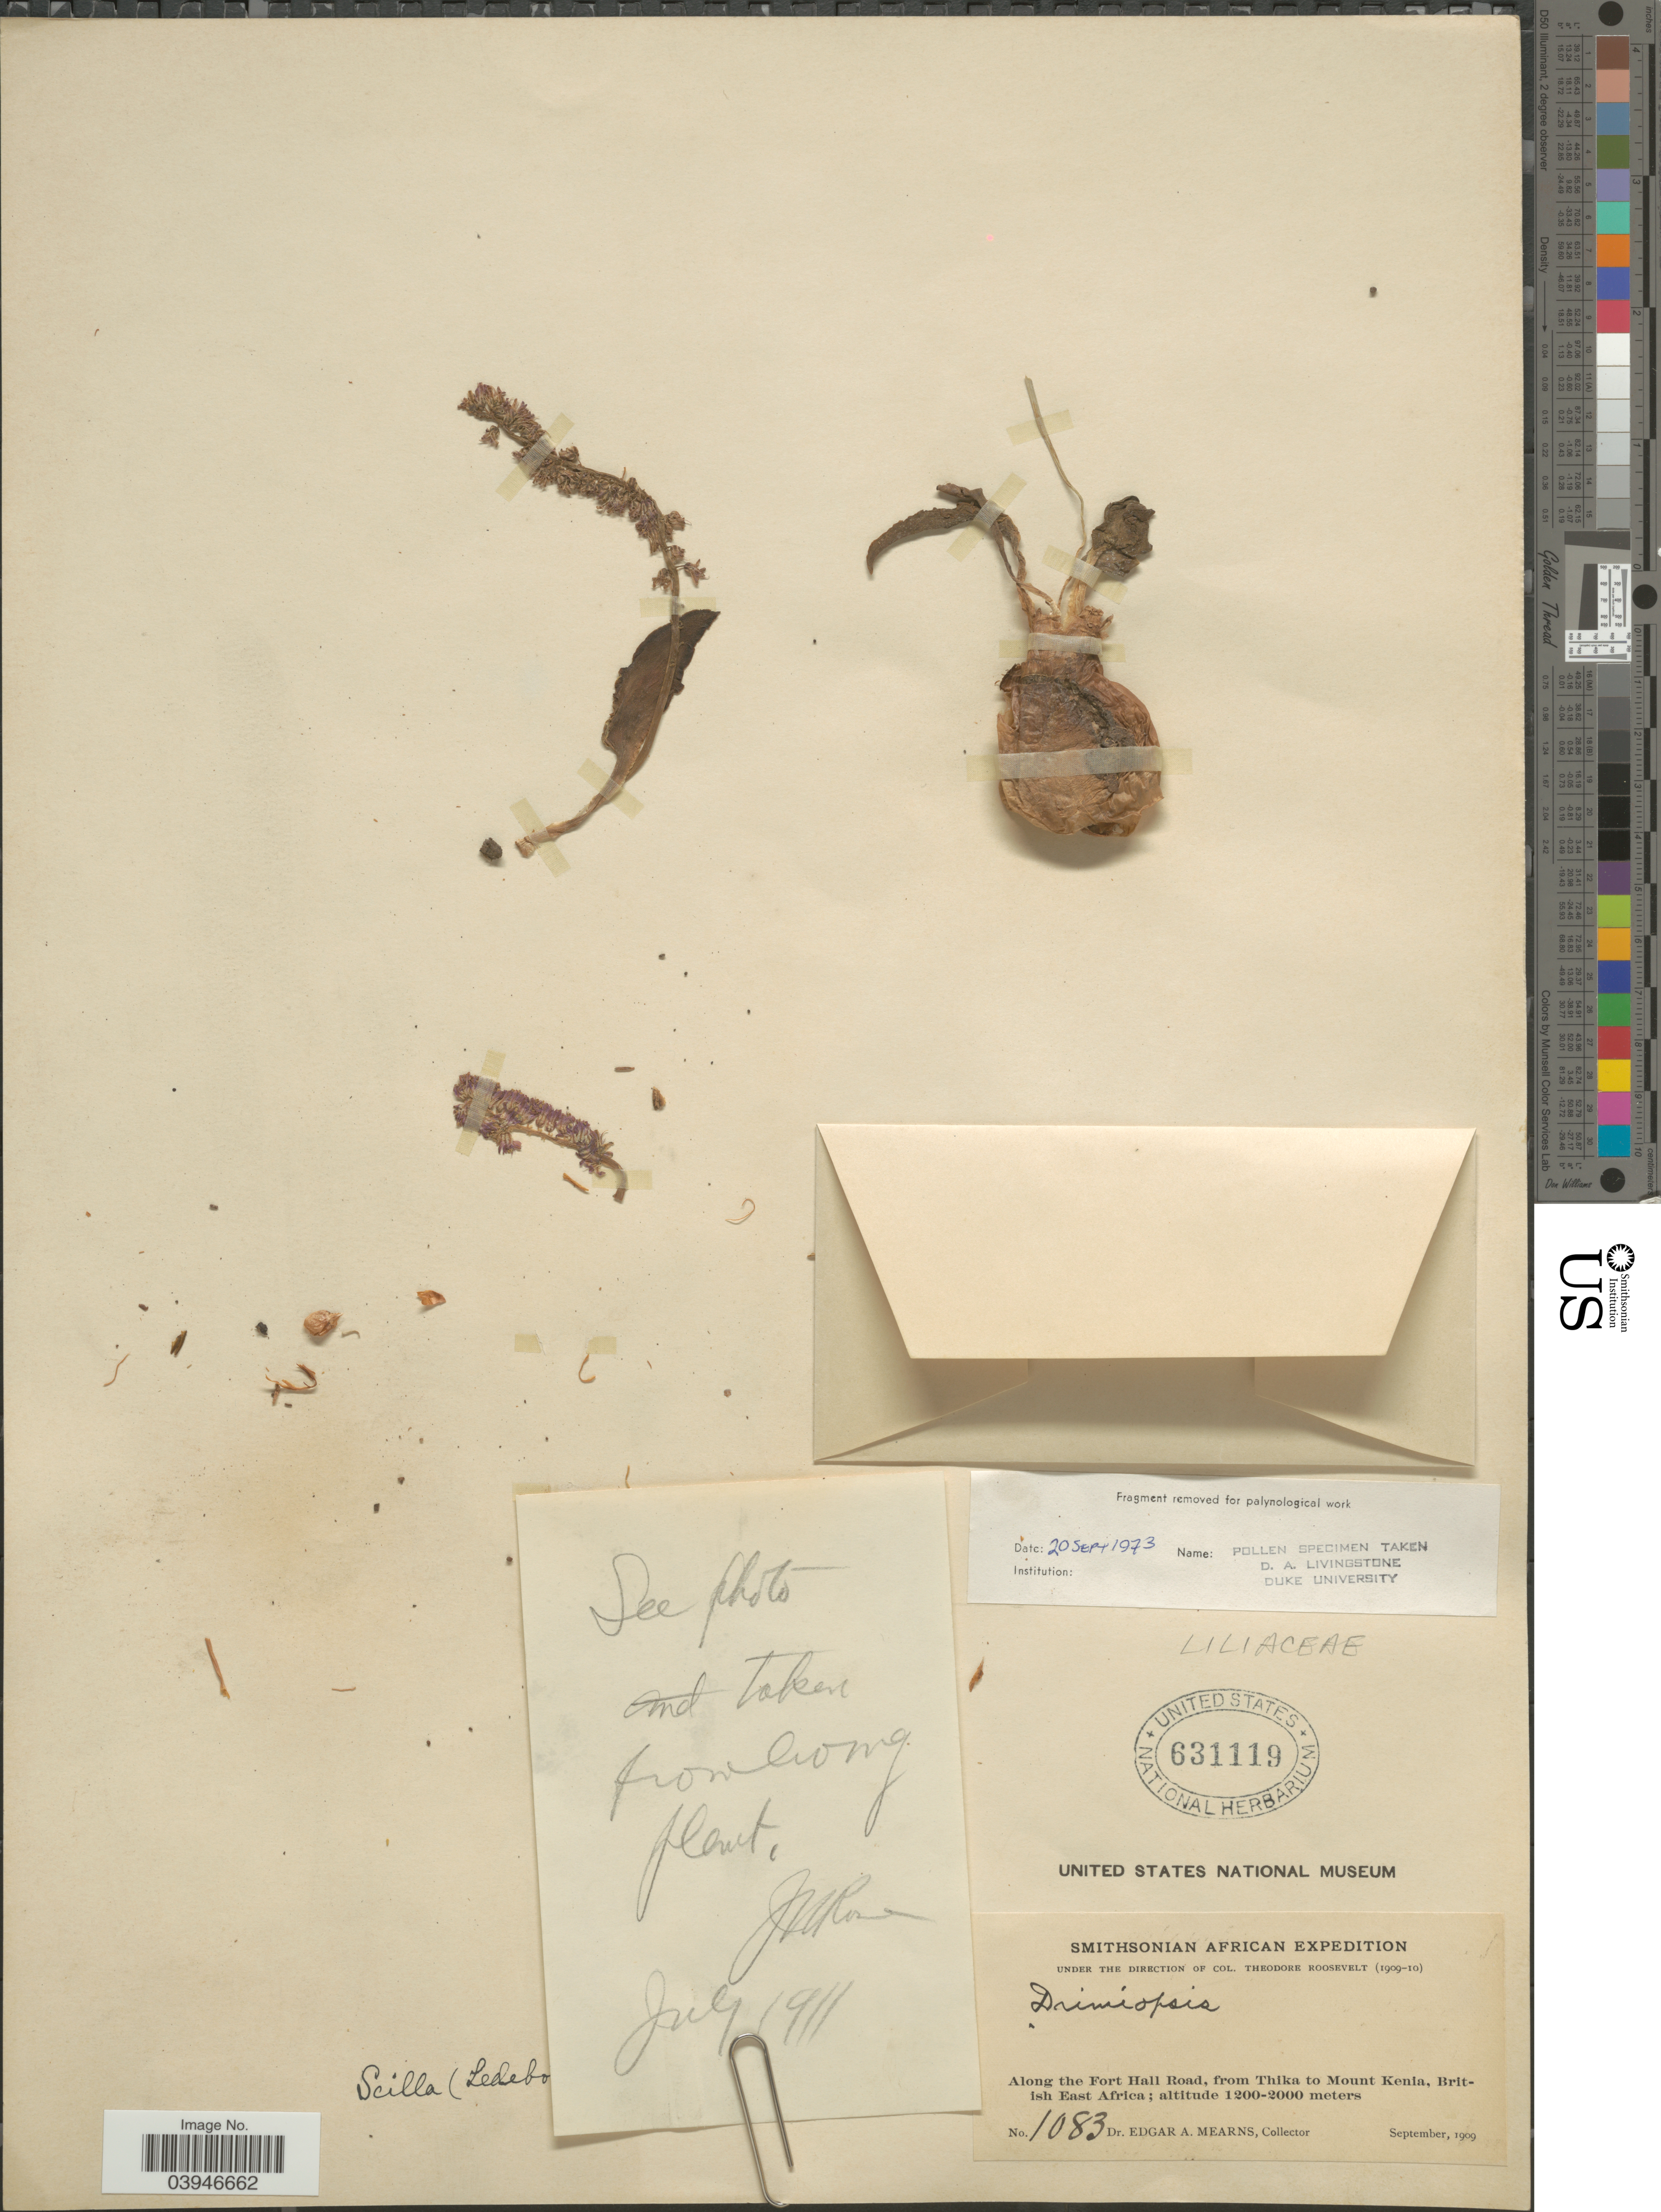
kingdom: Plantae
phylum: Tracheophyta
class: Liliopsida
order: Liliales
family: Liliaceae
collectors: E. A. Mearns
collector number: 1083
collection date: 1909-09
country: Kenya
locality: Along the Fort Hall Road, from Thika to Mount Kenia, British East Africa.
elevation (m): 1200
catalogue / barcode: US 631119